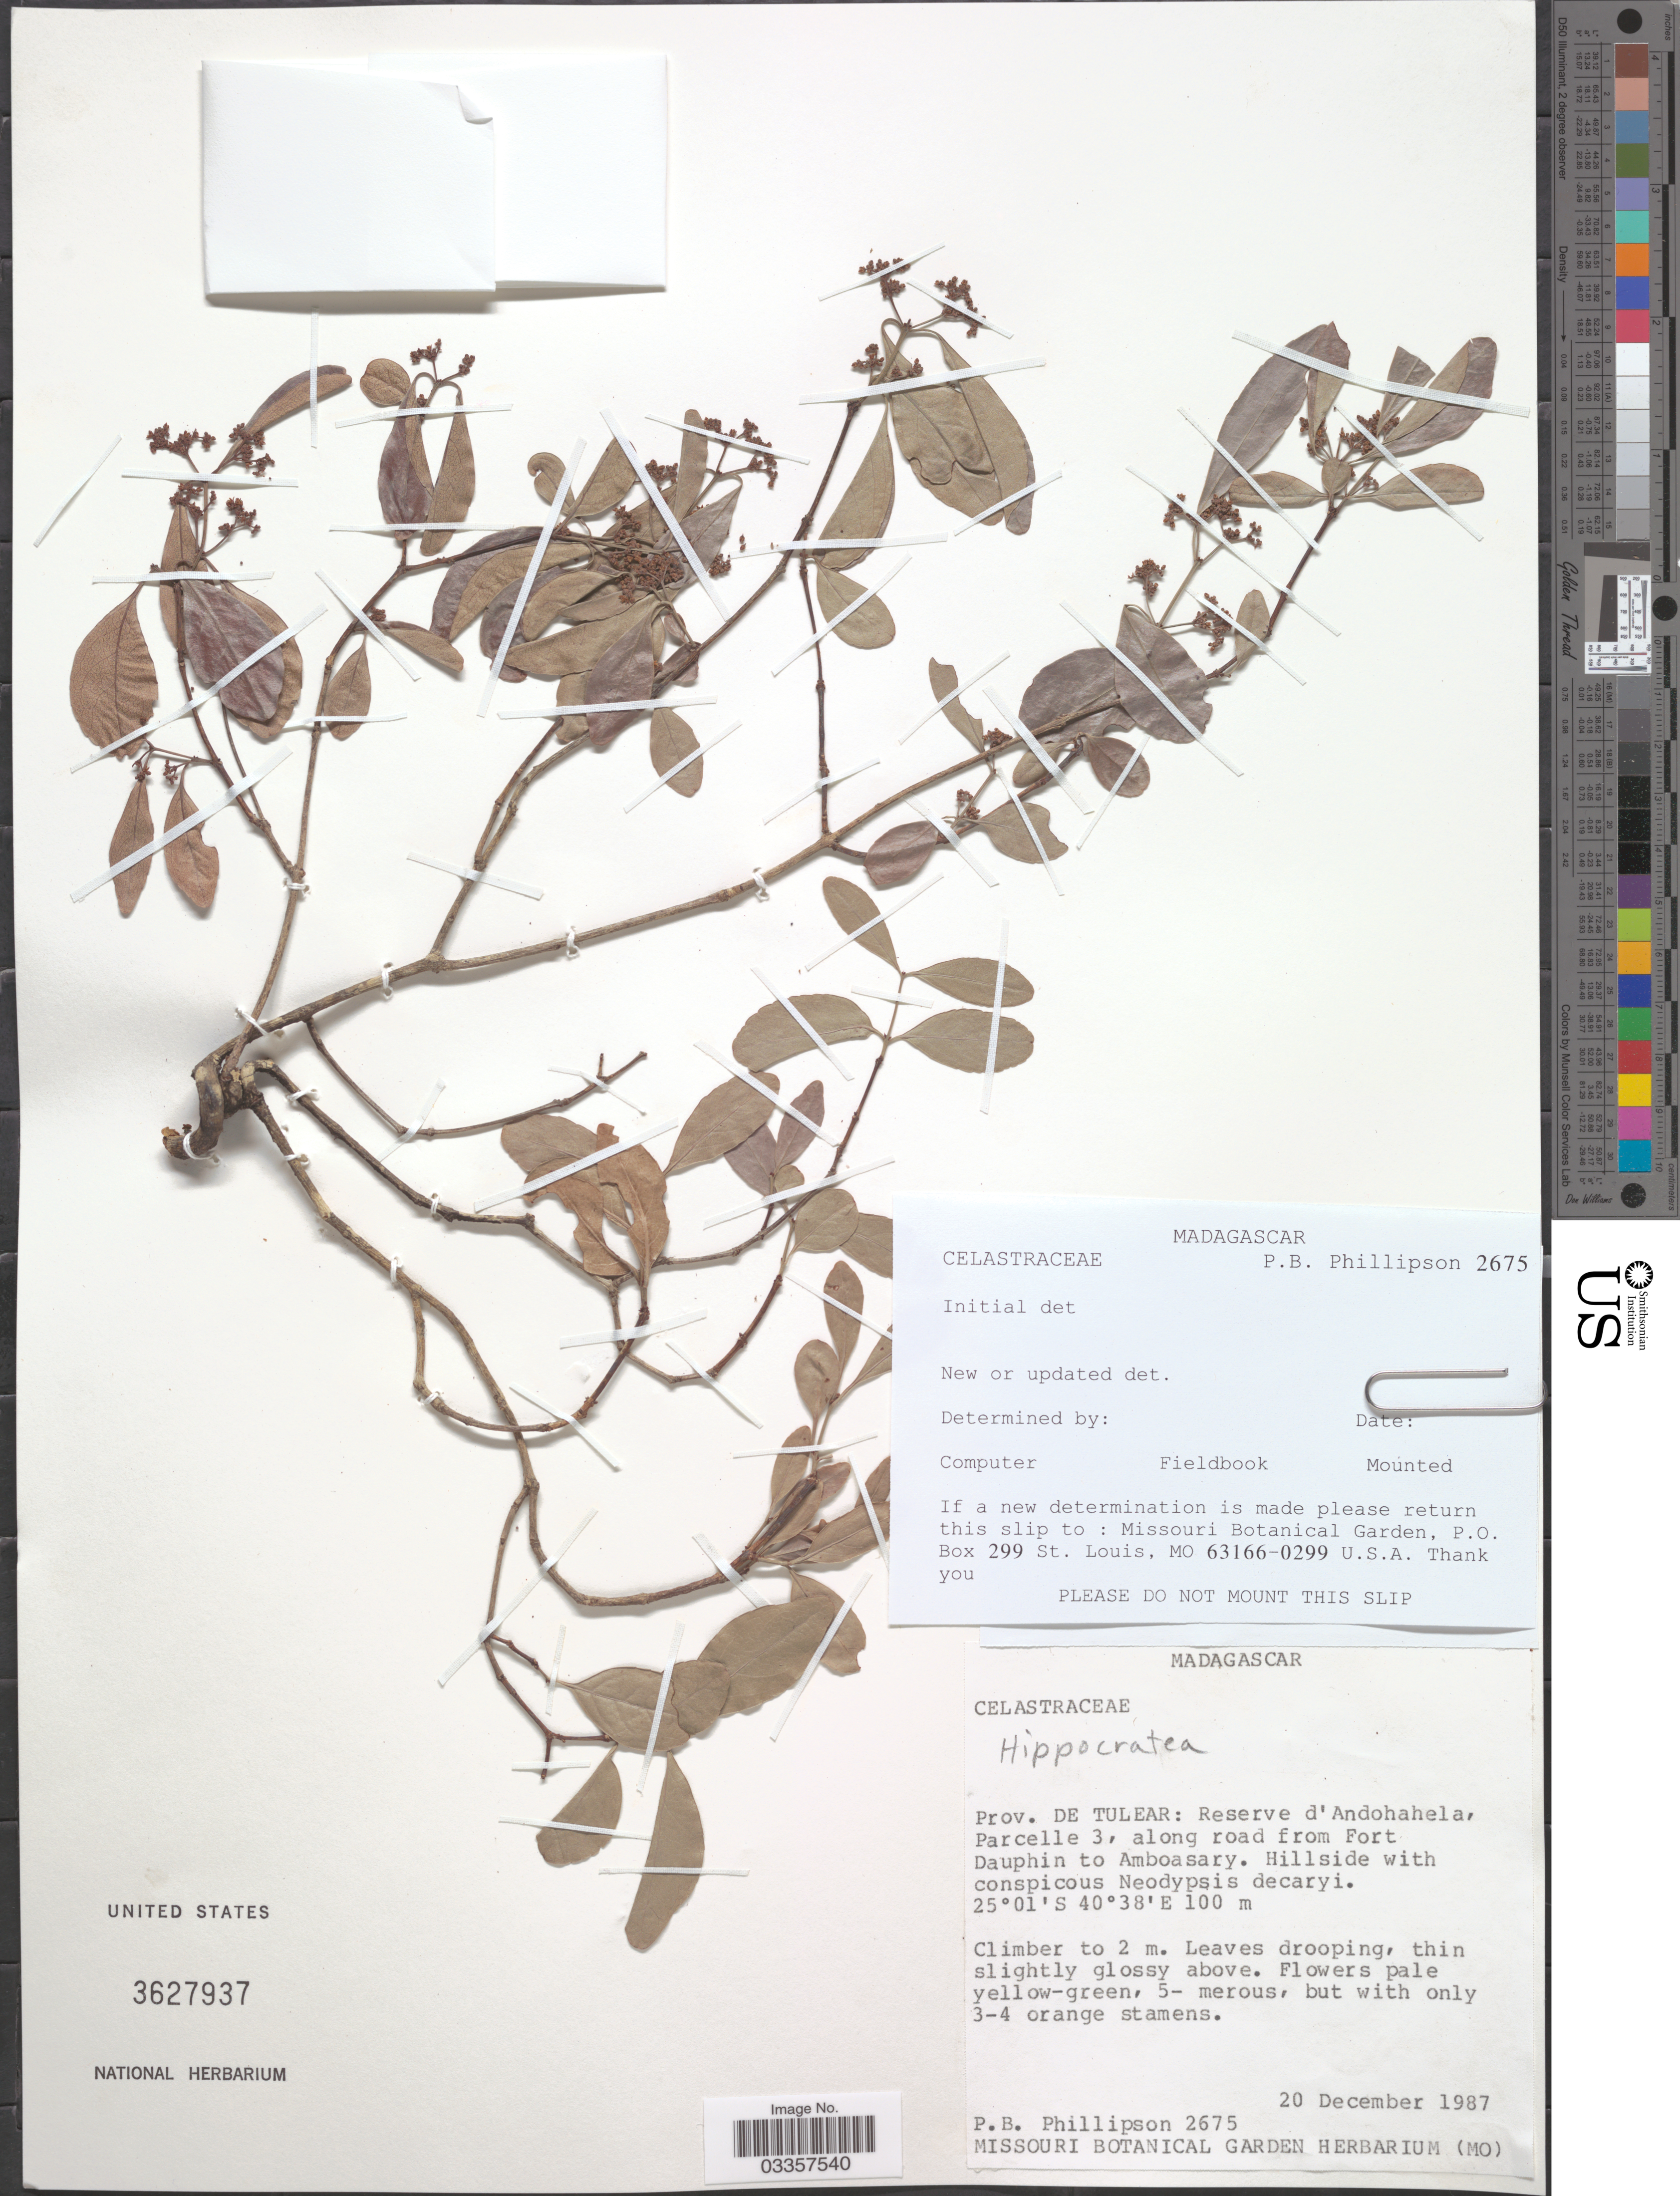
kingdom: Plantae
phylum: Tracheophyta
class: Magnoliopsida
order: Celastrales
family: Celastraceae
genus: Hippocratea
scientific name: Hippocratea sp.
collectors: P. B. Phillipson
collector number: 2675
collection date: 1987-12-20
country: Madagascar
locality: Prov. de Tulear: Reserve d'Andohahela, Parcelle 3, along road from Fort Dauphin to Amboasary.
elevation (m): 100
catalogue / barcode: US 3627937